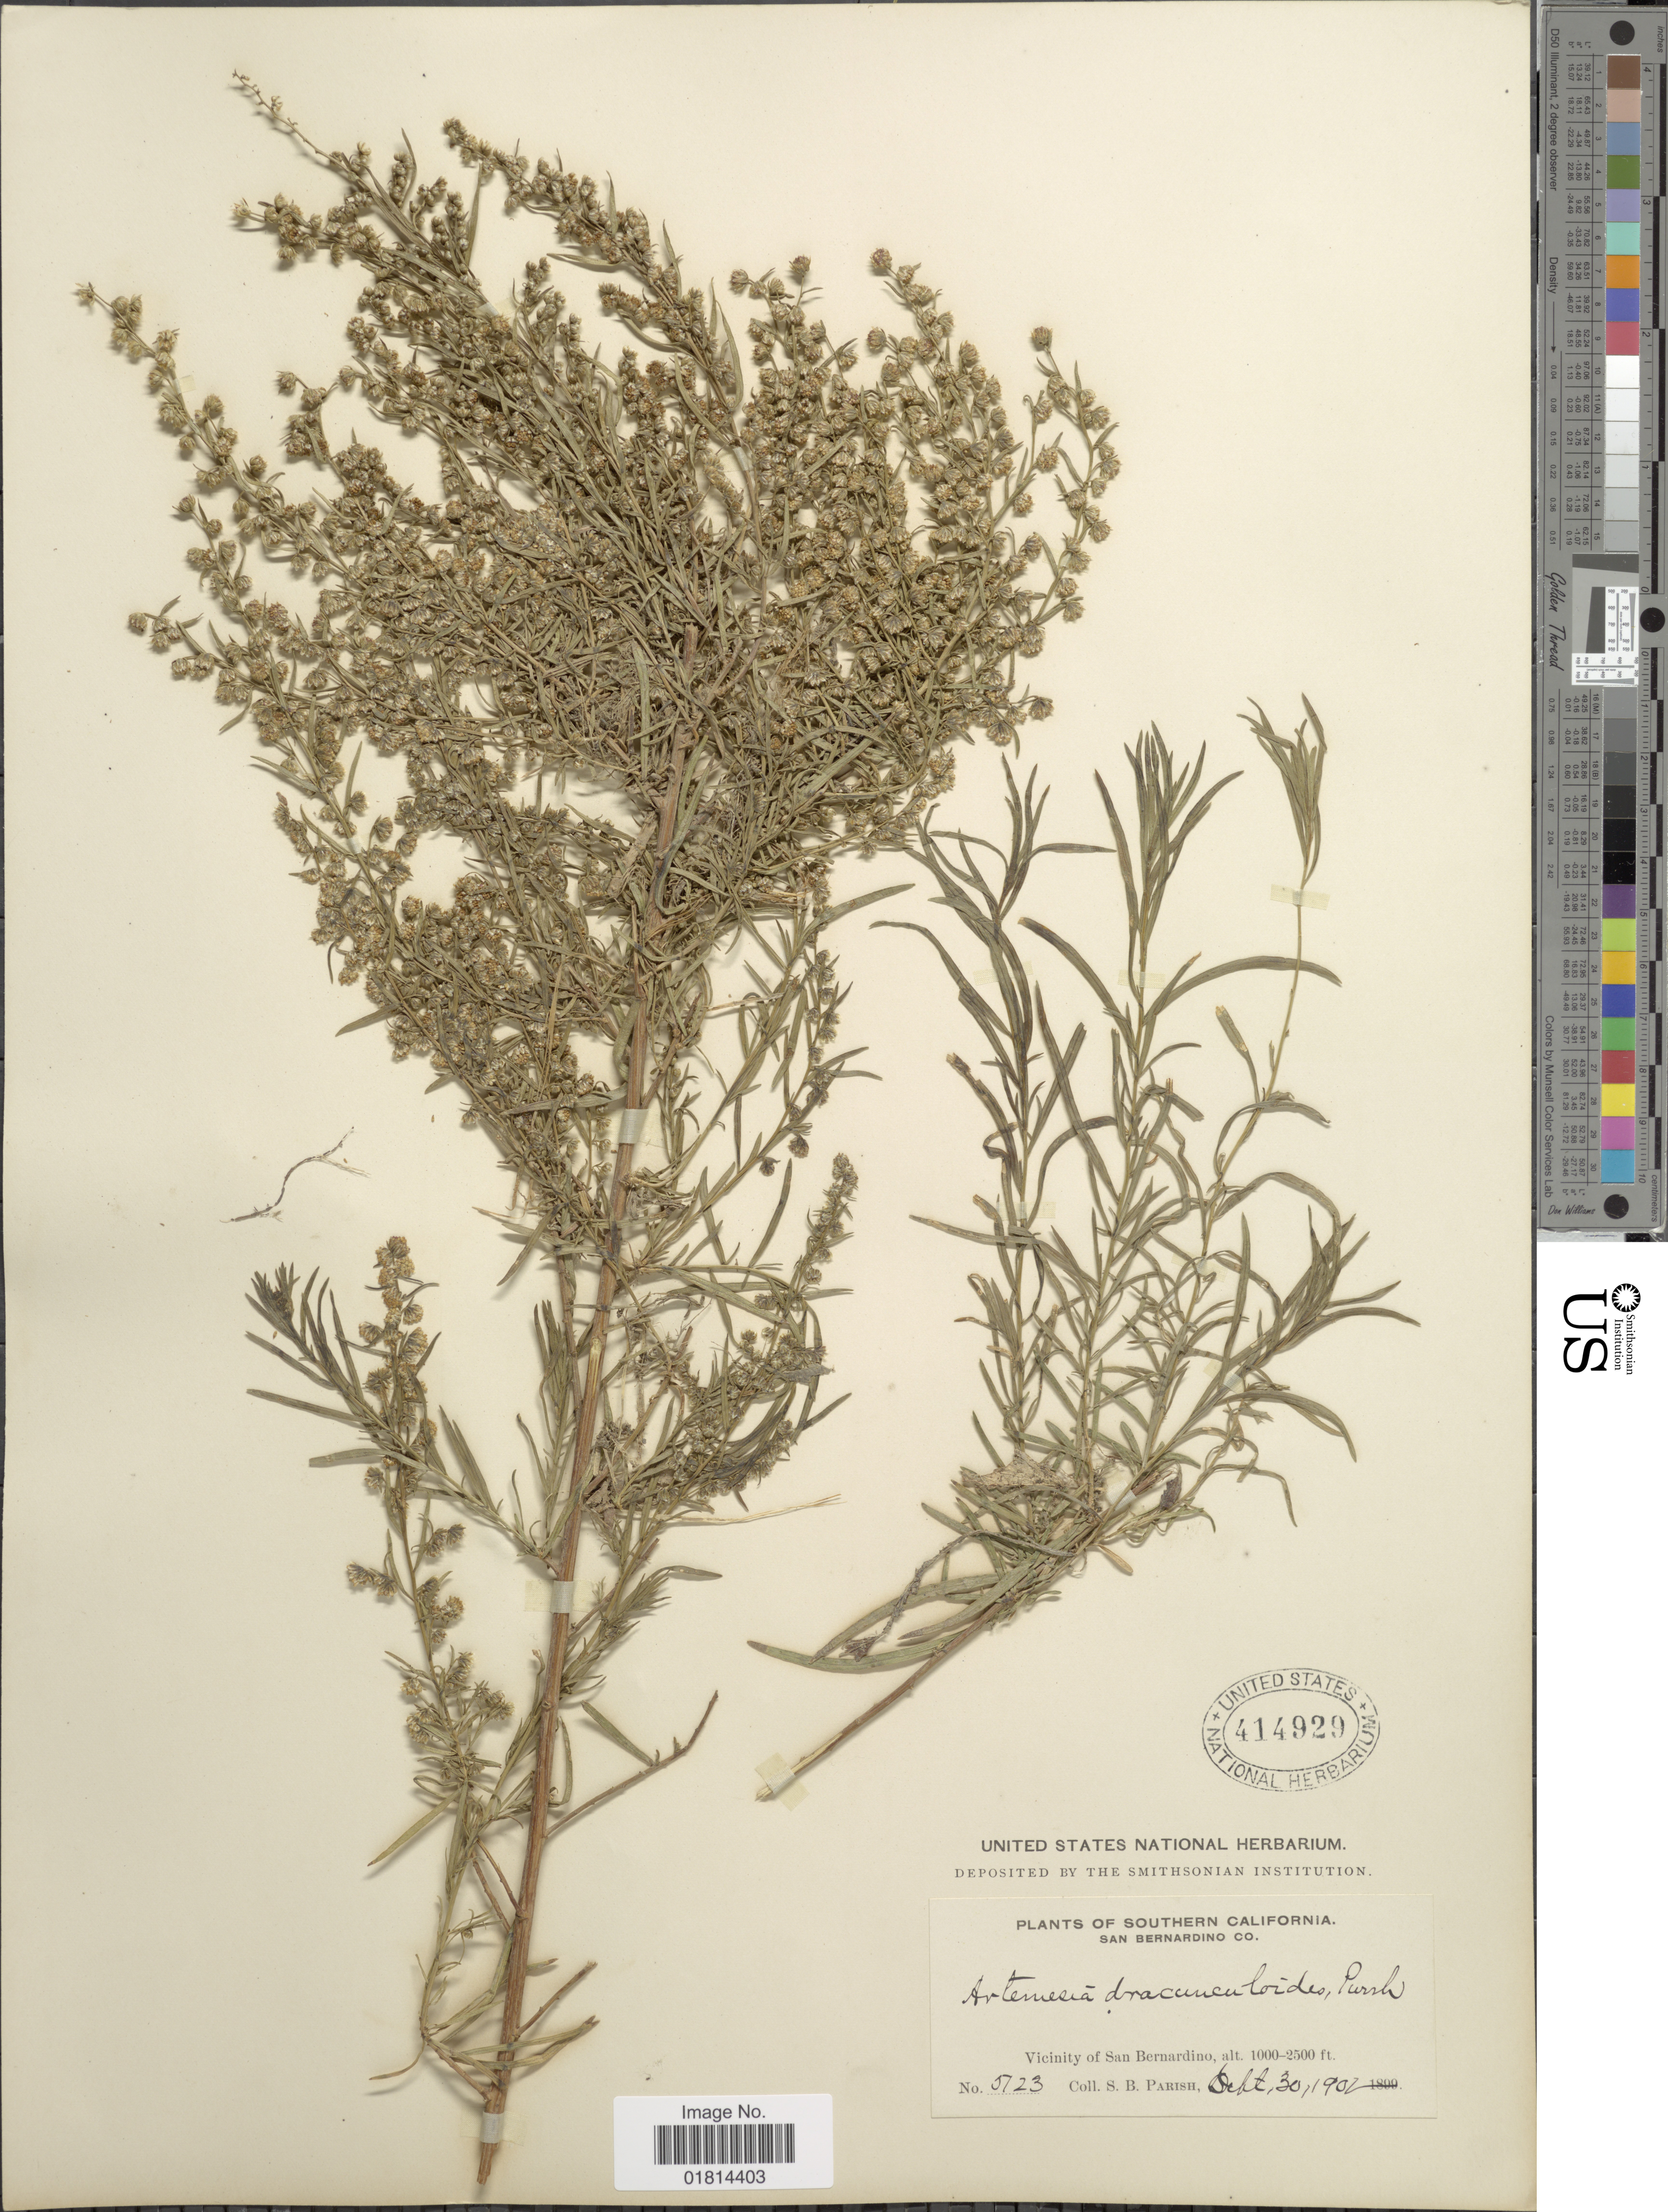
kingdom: Plantae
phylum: Tracheophyta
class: Magnoliopsida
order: Asterales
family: Asteraceae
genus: Artemisia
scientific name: Artemisia aromatica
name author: A. Nelson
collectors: S. B. Parish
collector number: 5123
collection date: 1902-09-30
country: United States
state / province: California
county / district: San Bernardino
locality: Southern California. San Bernardino Co. Vicinity of San Bernardino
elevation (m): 305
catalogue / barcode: US 414929